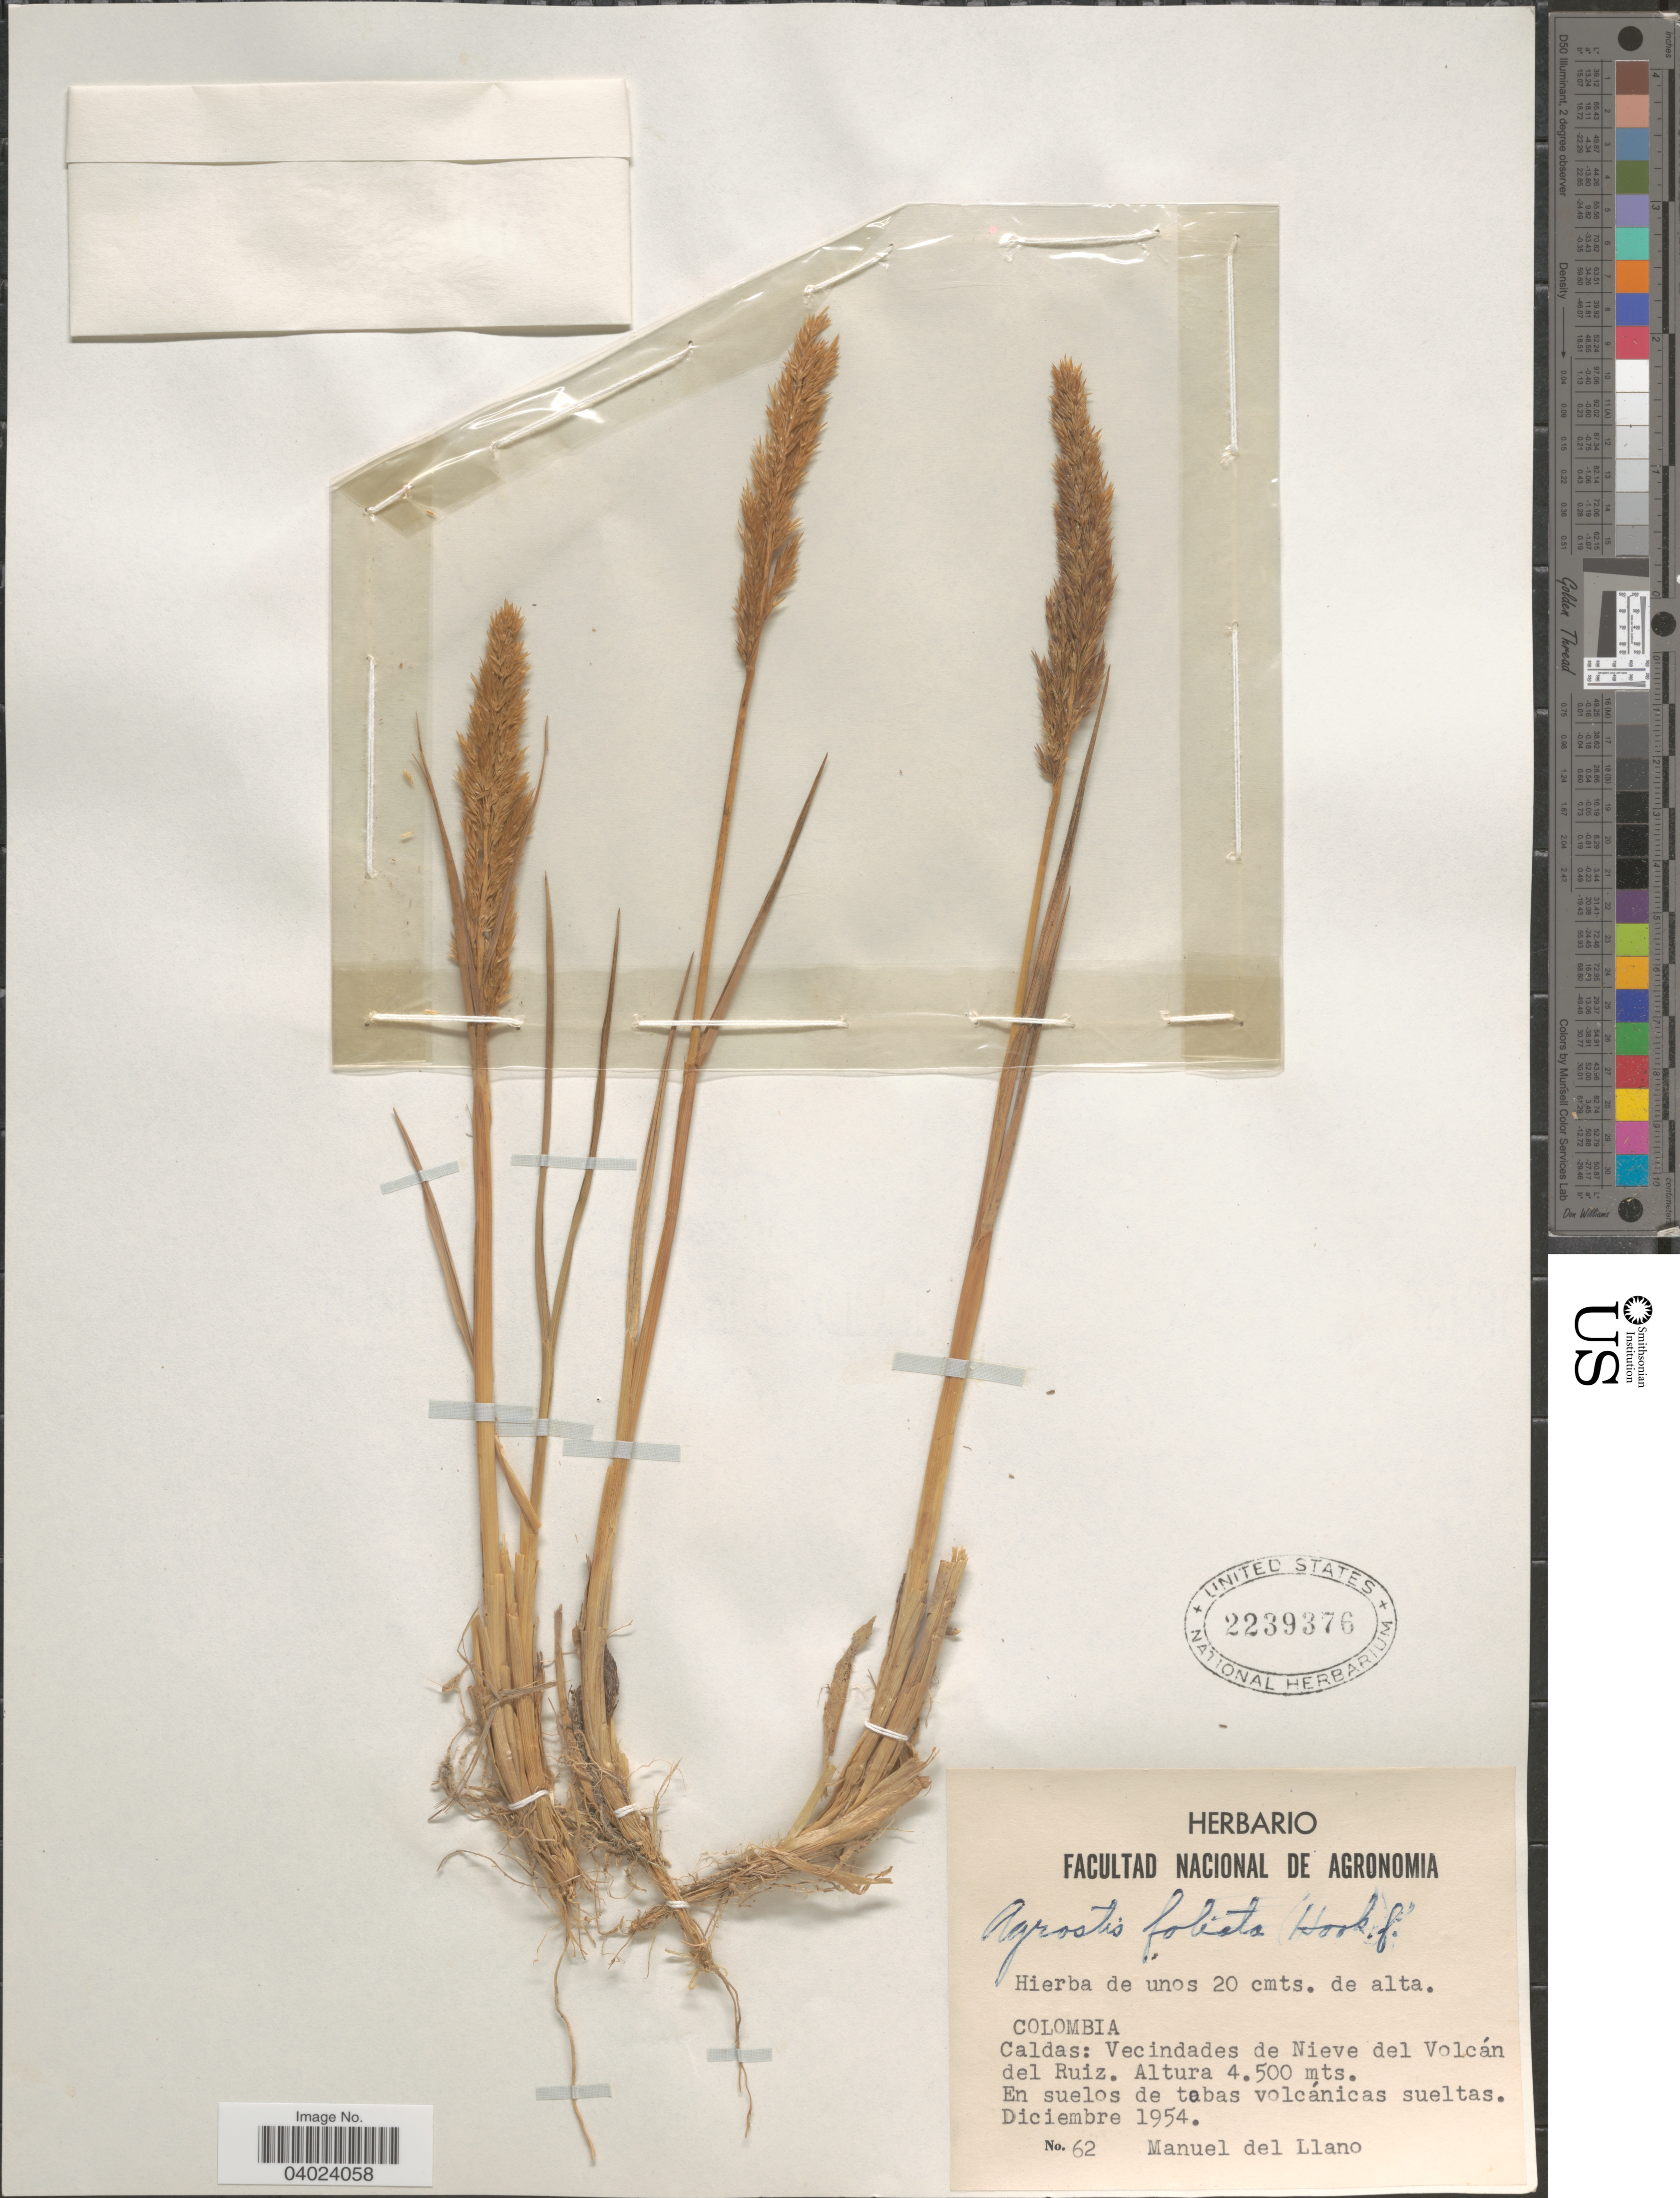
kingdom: Plantae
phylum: Tracheophyta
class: Liliopsida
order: Poales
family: Poaceae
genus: Agrostis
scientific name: Agrostis foliata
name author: Hook. f.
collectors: M. d. Llano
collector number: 62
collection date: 1954-12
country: Colombia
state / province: Caldas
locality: Vecindades de Nieve del Volcán del Ruiz.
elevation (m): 4500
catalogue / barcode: US 2239376